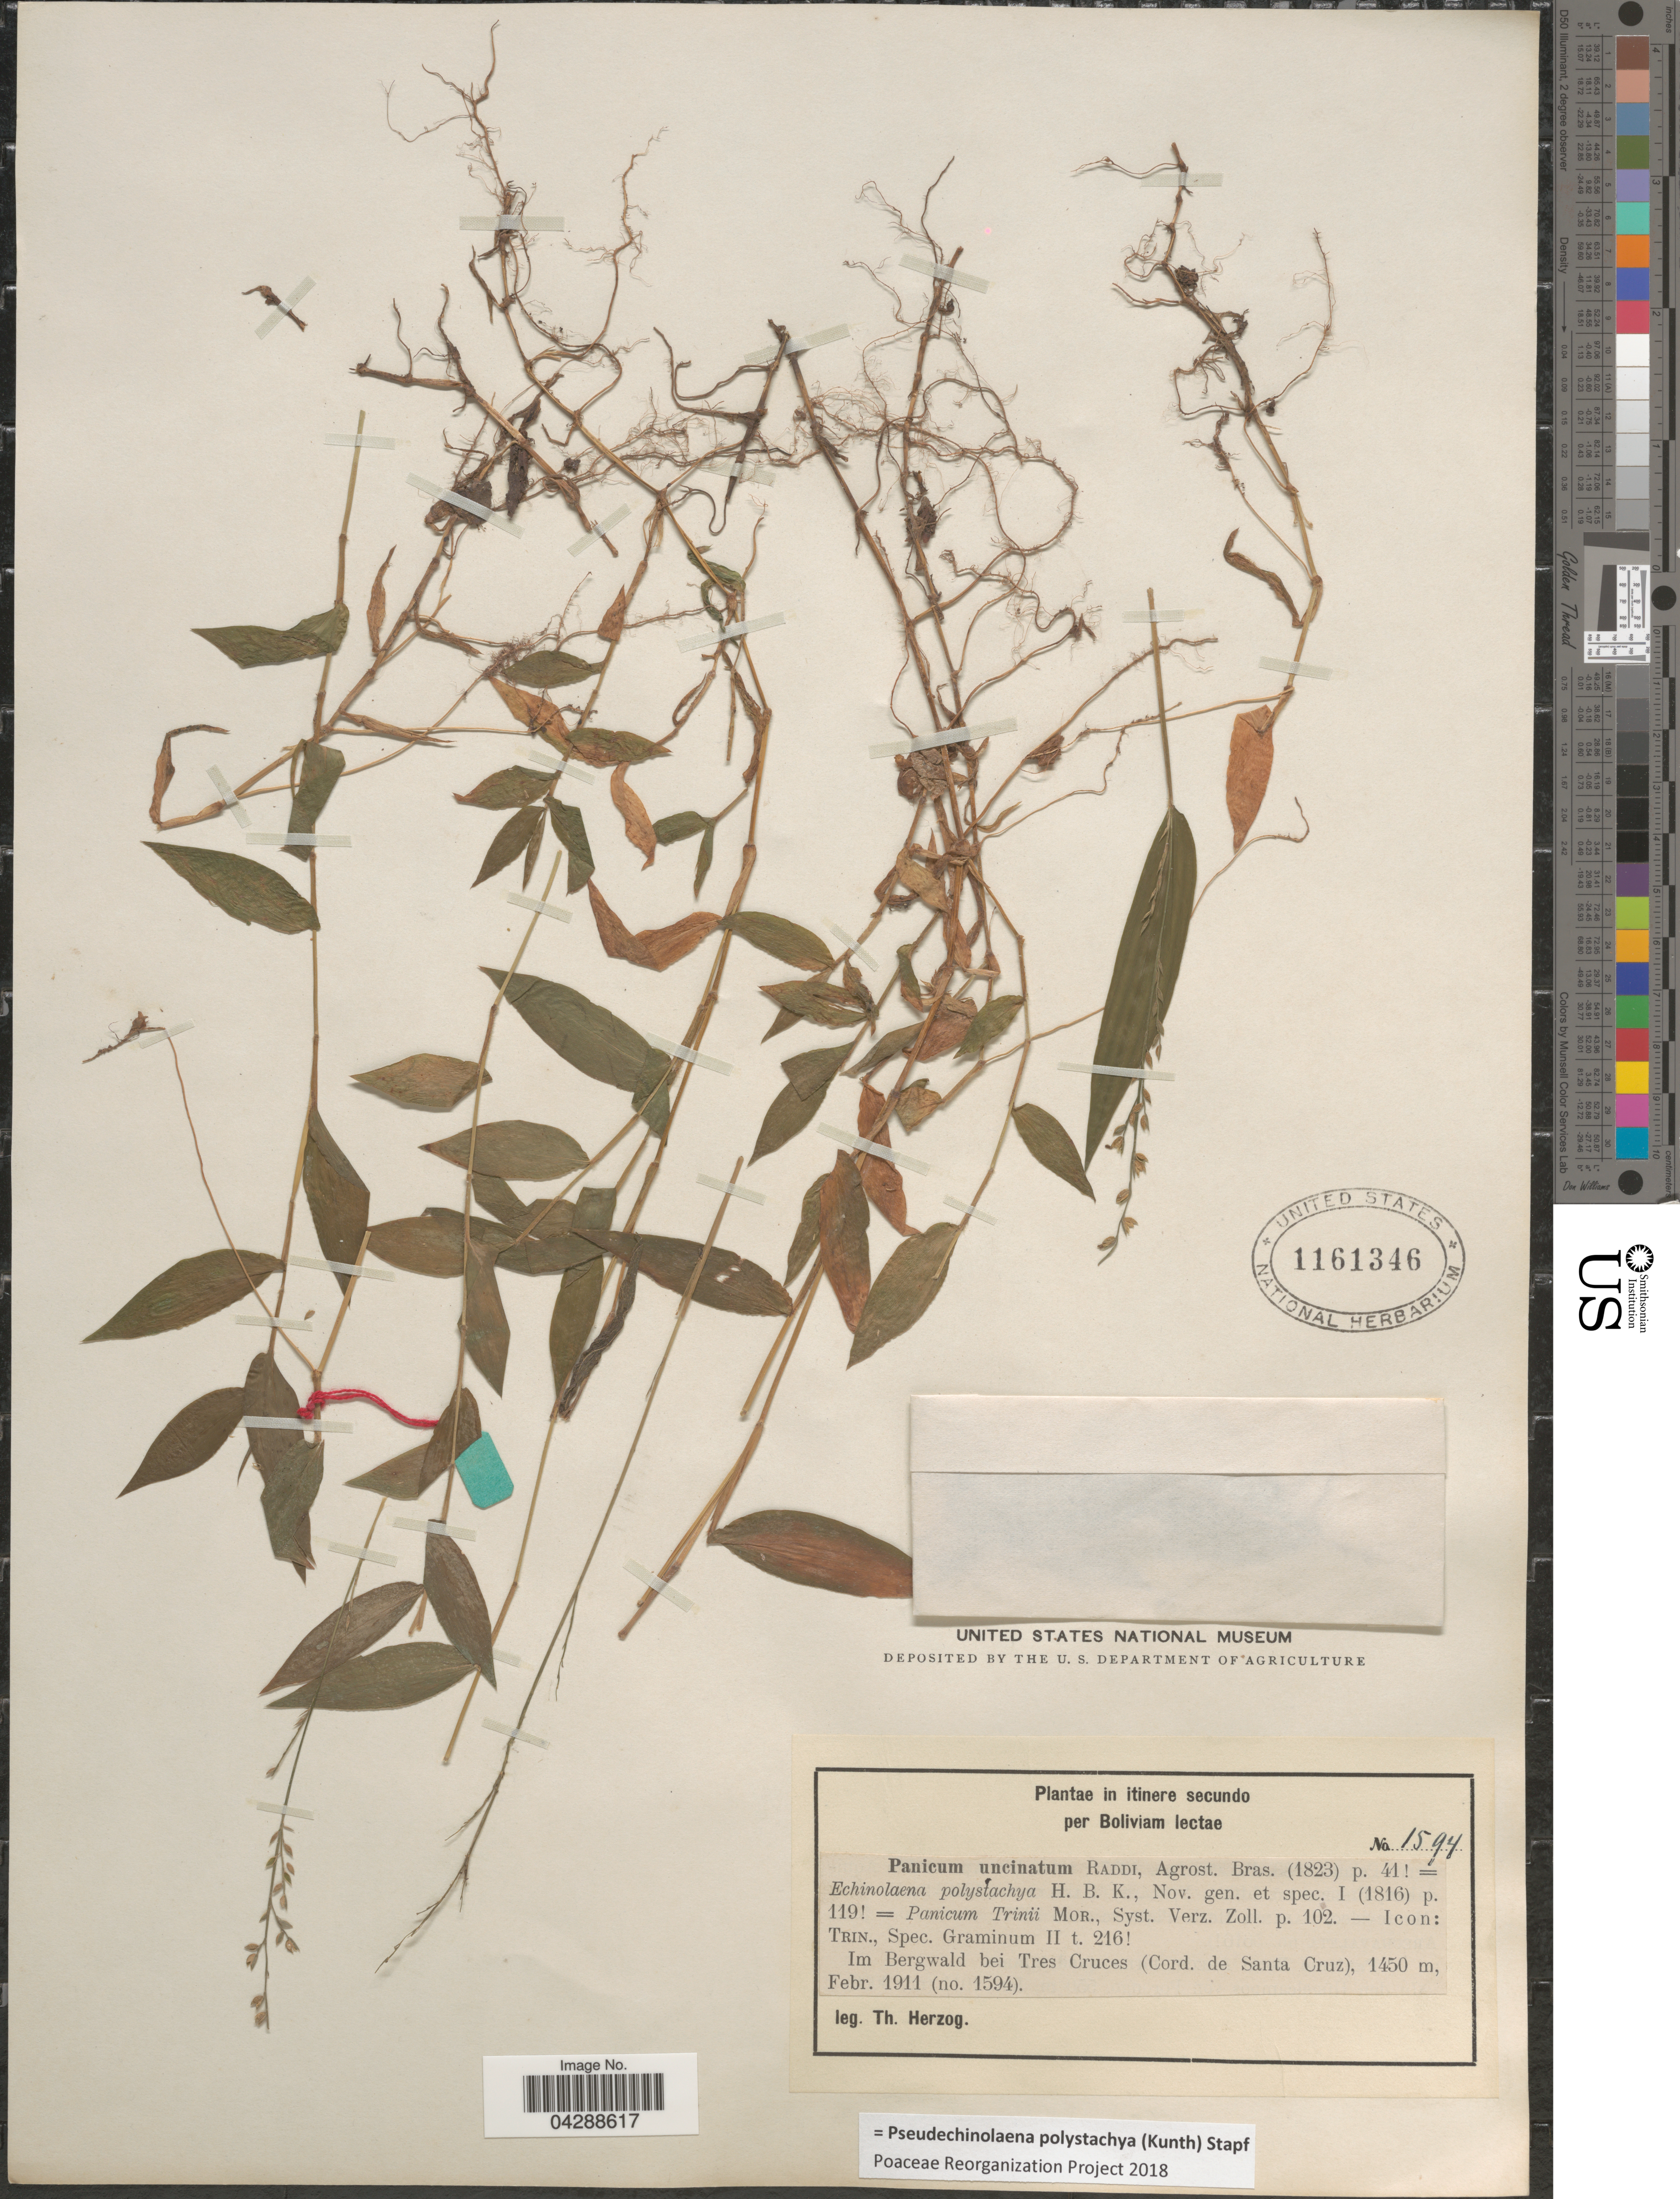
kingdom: Plantae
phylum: Tracheophyta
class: Liliopsida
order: Poales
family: Poaceae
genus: Pseudechinolaena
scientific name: Pseudechinolaena polystachya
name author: (Kunth) Stapf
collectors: T. Herzog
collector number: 1594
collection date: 1911-02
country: Bolivia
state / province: Santa Cruz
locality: Im Bergwald bei Tres Cruces (Cord. de Santa Cruz).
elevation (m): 1450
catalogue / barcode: US 1161346